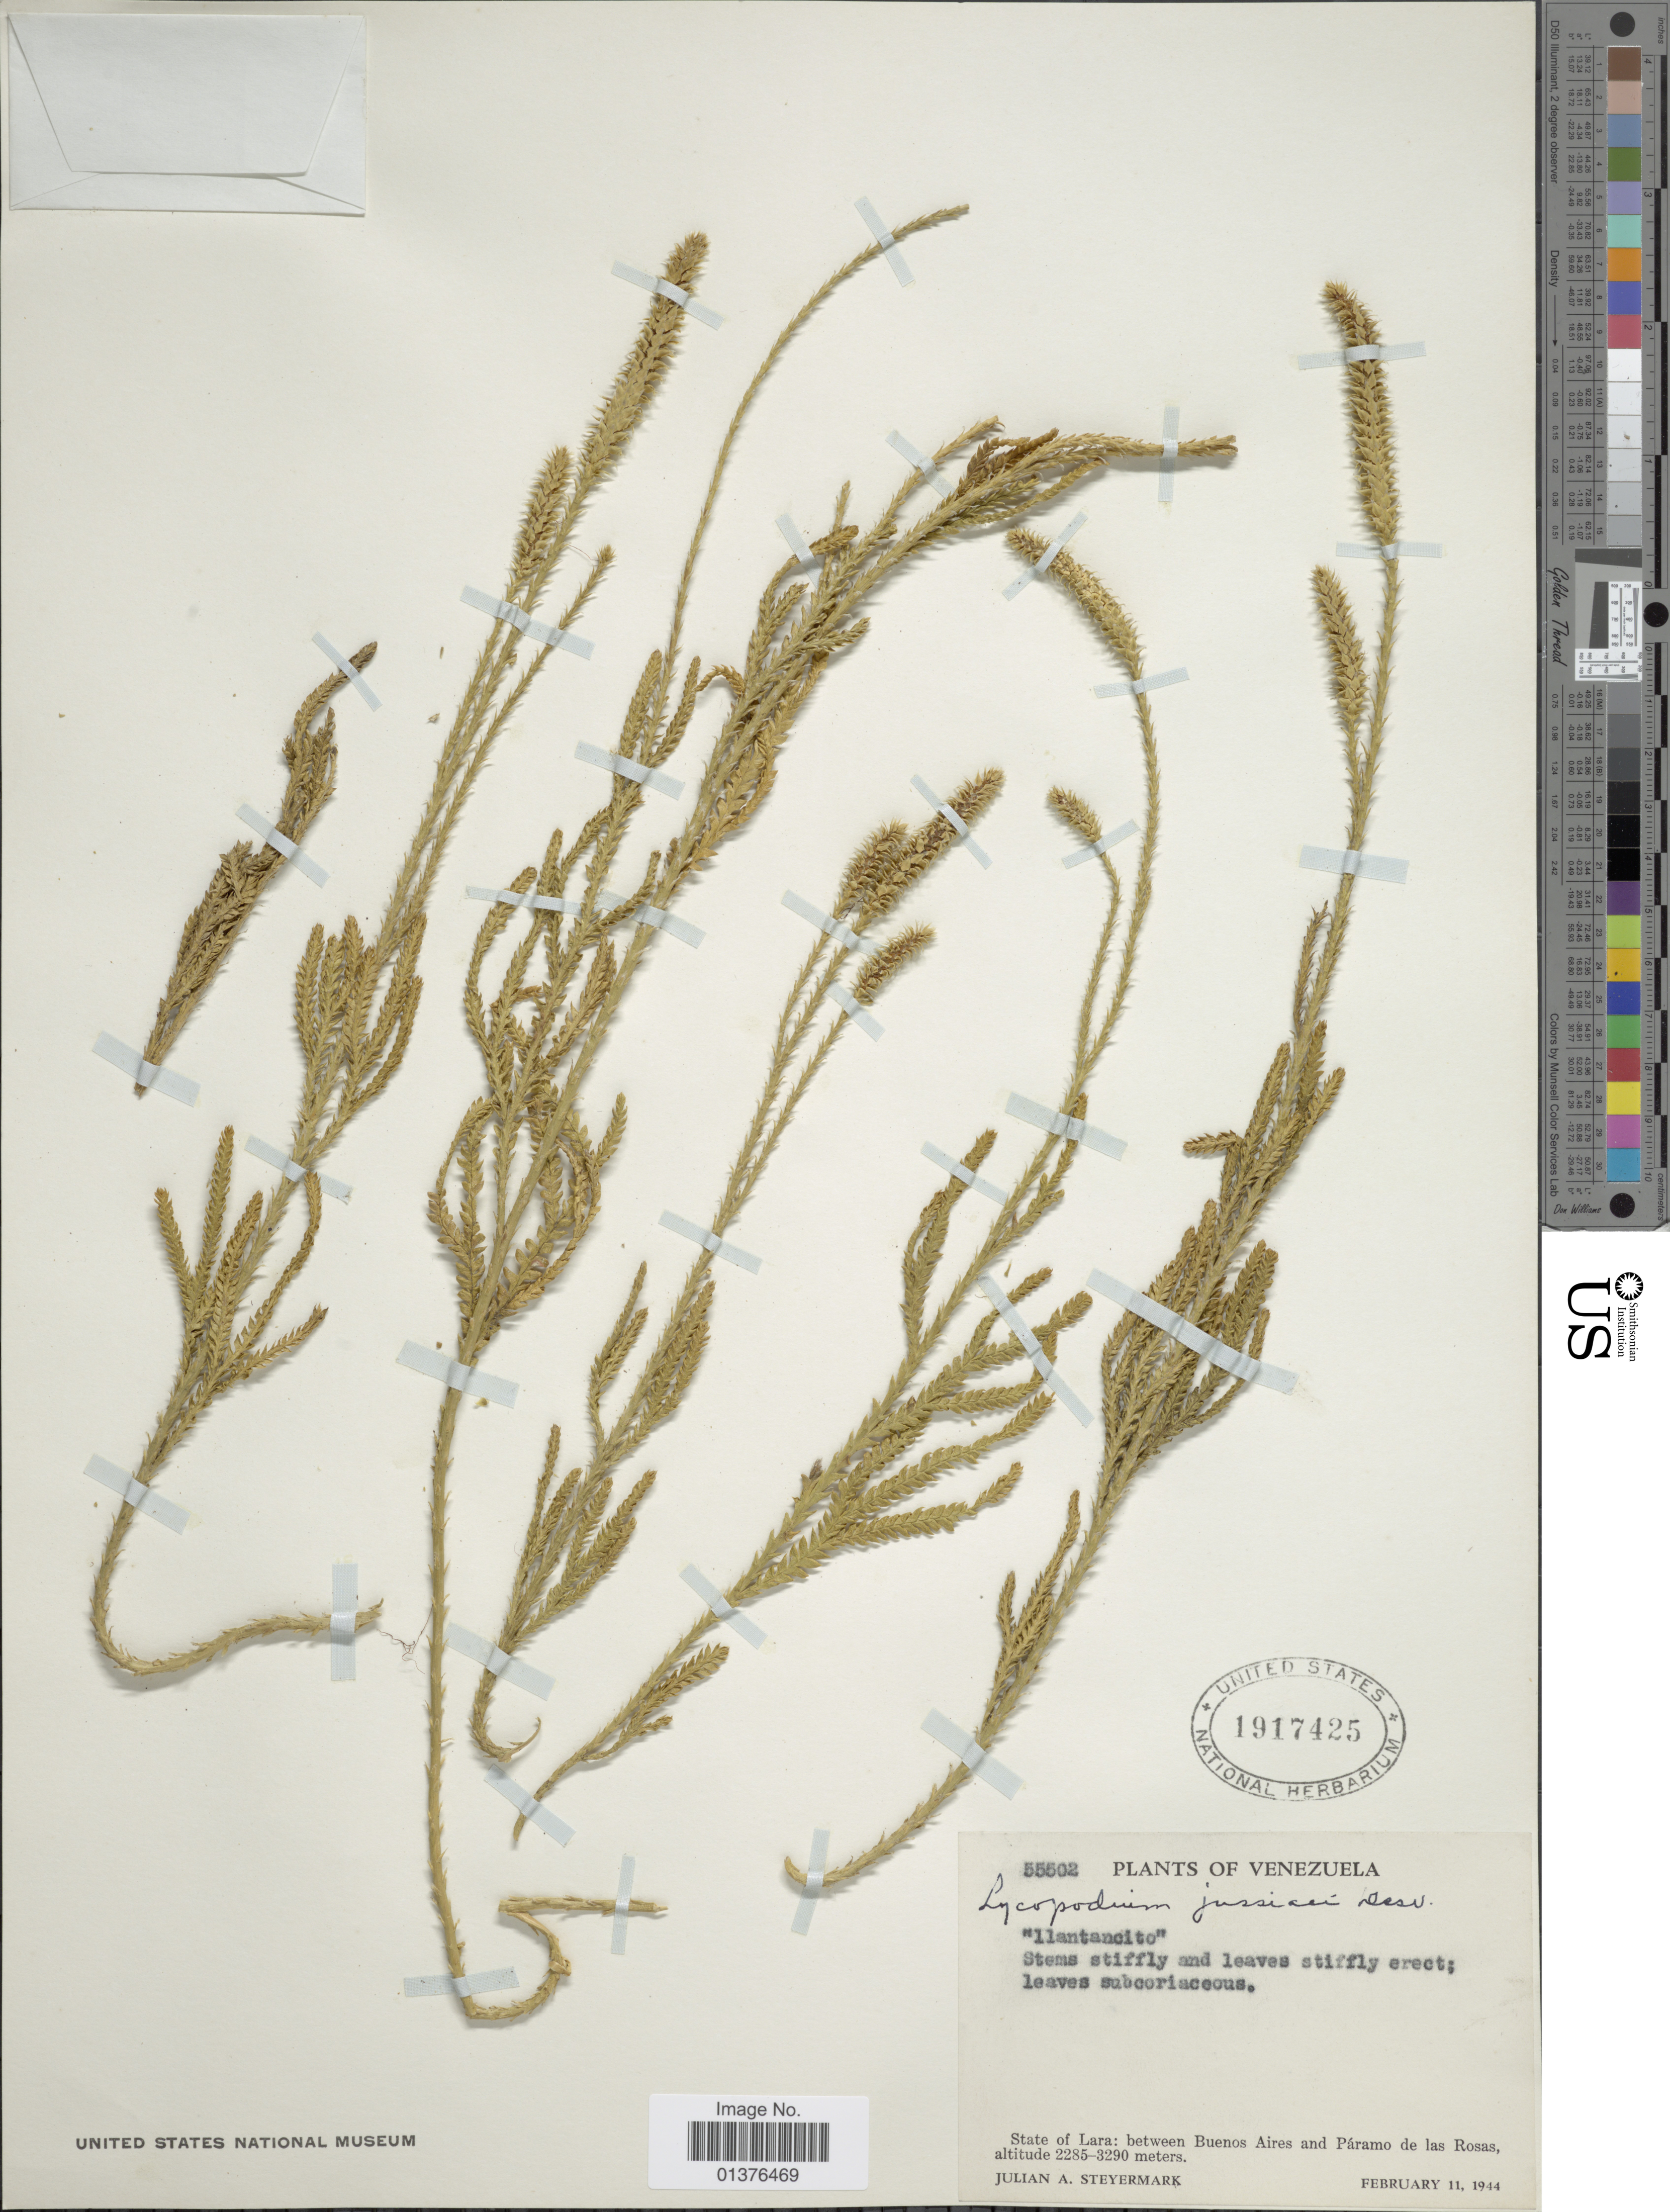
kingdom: Plantae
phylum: Tracheophyta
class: Lycopodiopsida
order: Lycopodiales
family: Lycopodiaceae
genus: Diphasium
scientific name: Diphasium jussiaei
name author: (Desv.) C. Presl ex Rothm.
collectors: J. Steyermark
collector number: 55502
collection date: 1914-02-11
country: Venezuela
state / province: Lara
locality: State of Lara: between Buenos Aires and Páramo de las Rosas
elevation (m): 2285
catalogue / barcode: US 1917425